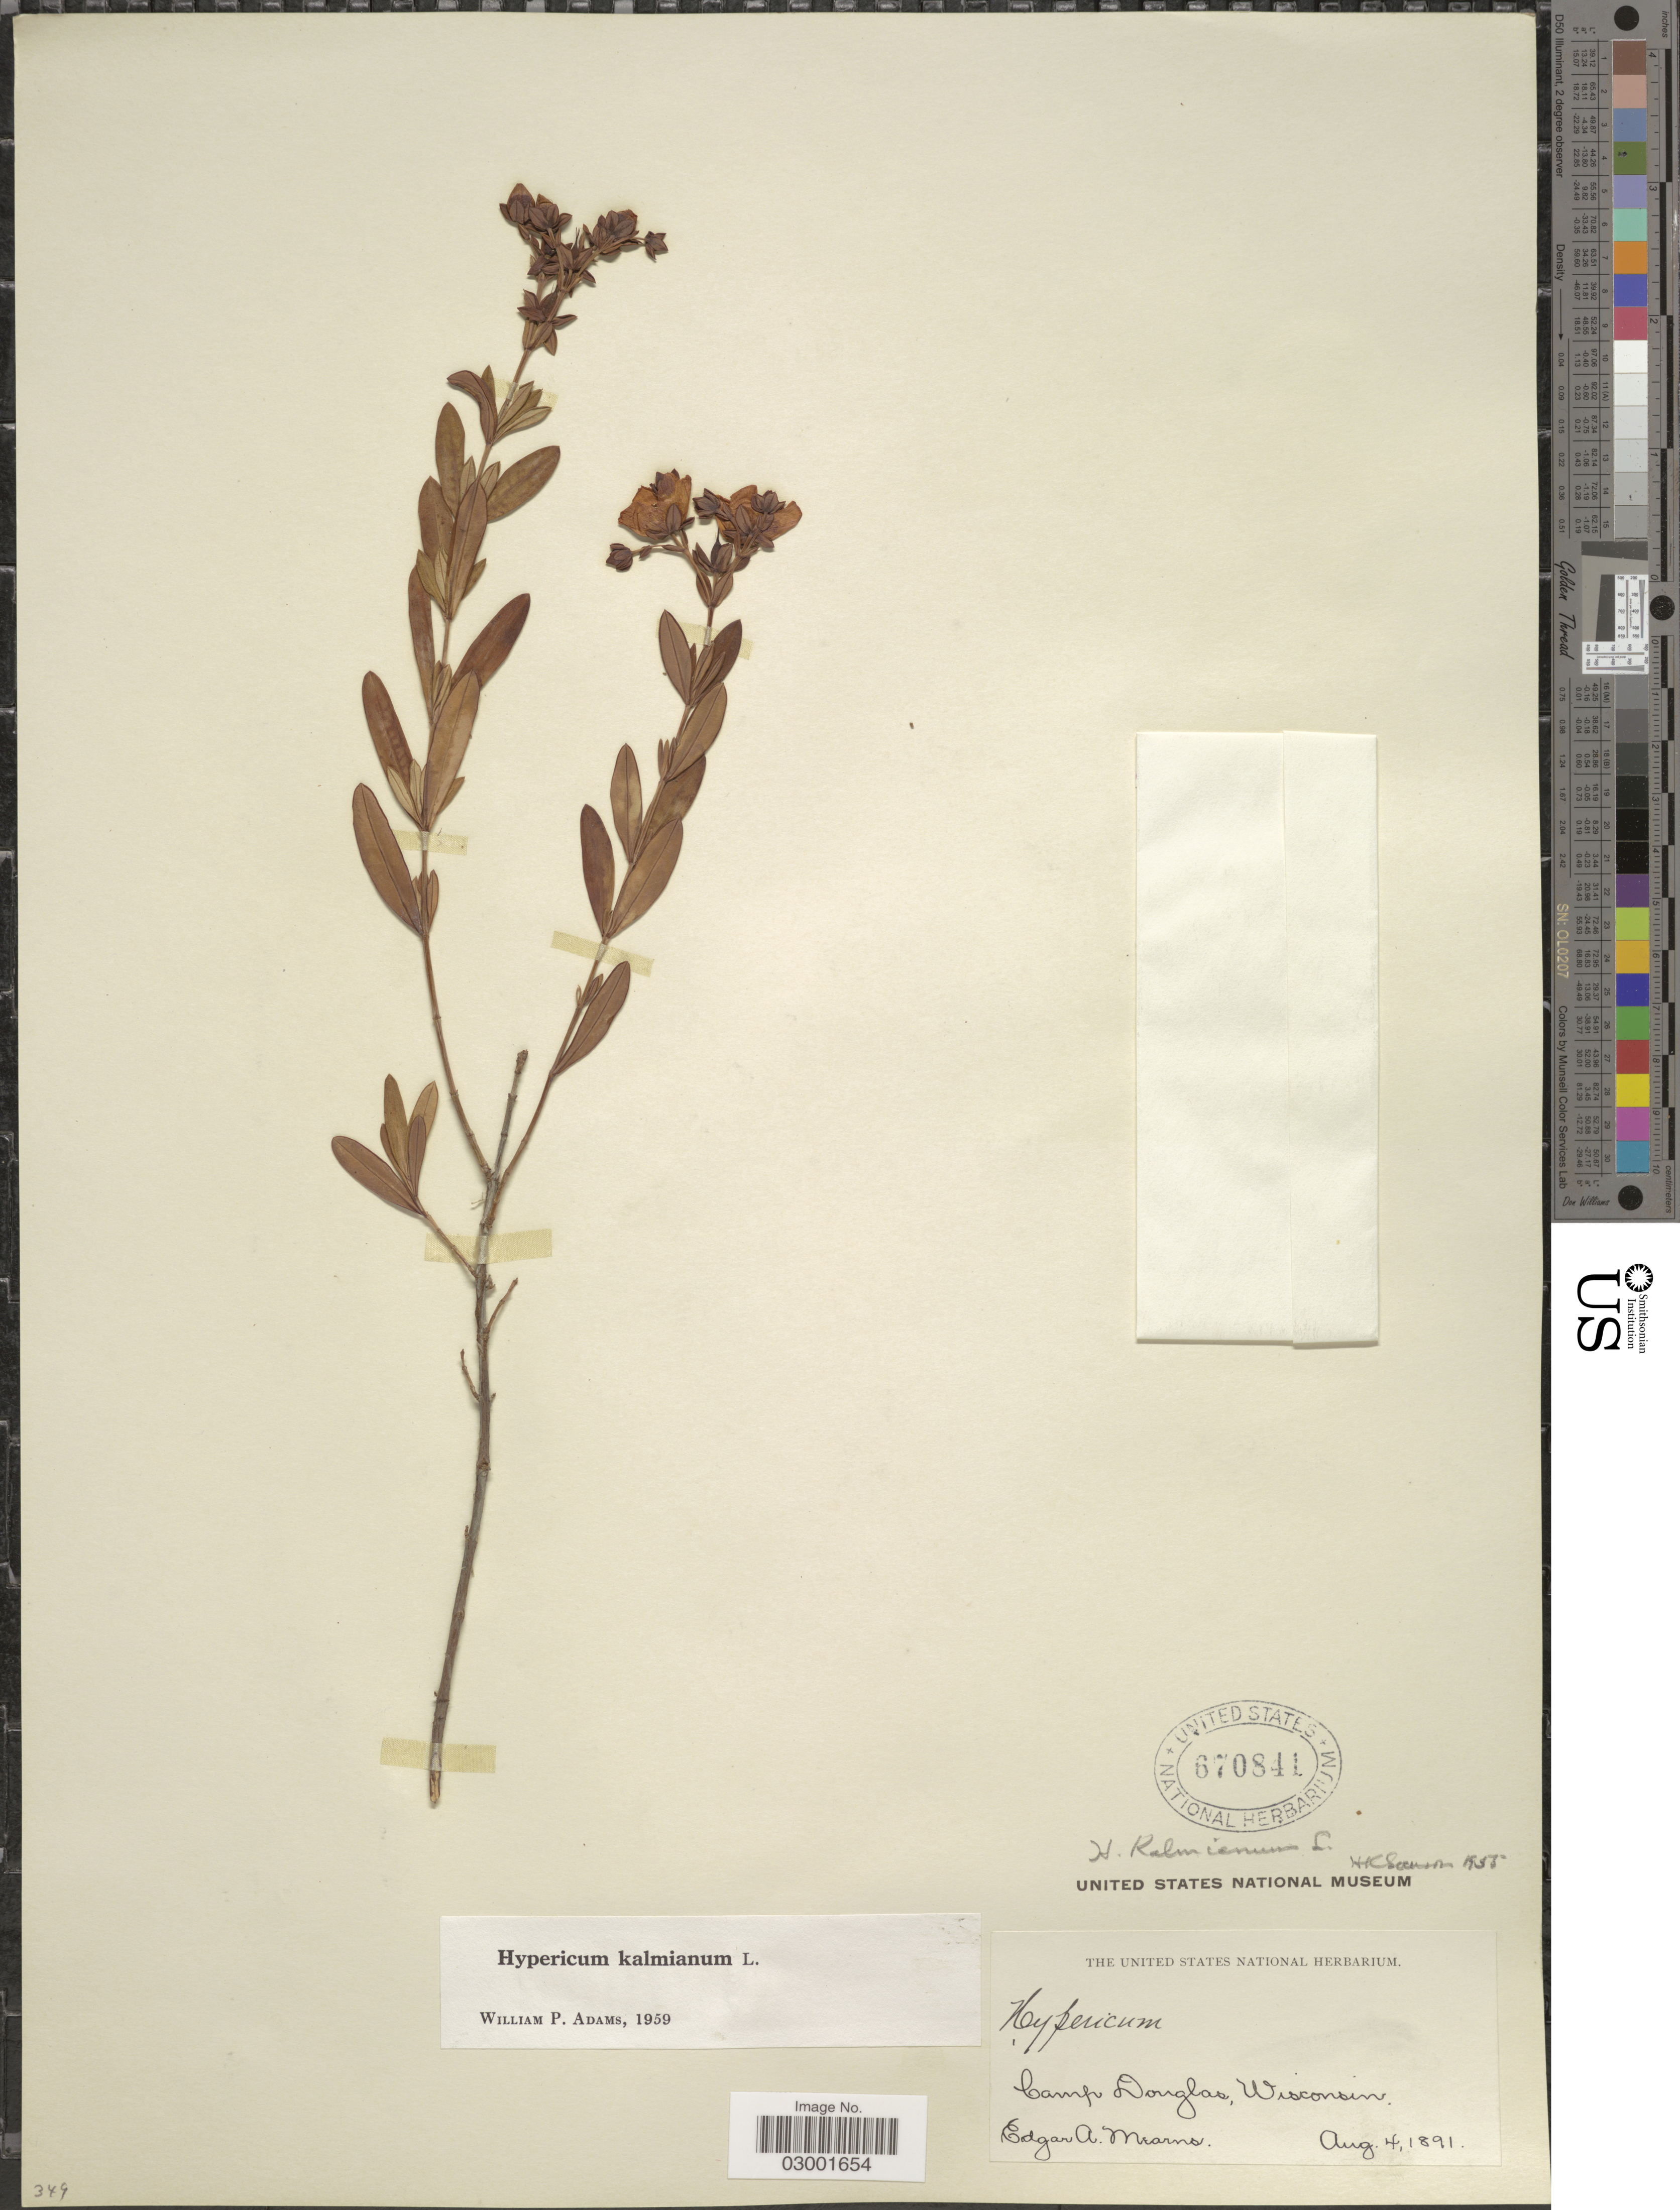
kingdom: Plantae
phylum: Tracheophyta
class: Magnoliopsida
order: Malpighiales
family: Hypericaceae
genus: Hypericum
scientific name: Hypericum kalmianum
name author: L.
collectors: E. A. Mearns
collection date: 1891-08-04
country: United States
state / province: Wisconsin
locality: Camp Douglas, Wisconsin.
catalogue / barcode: US 670841